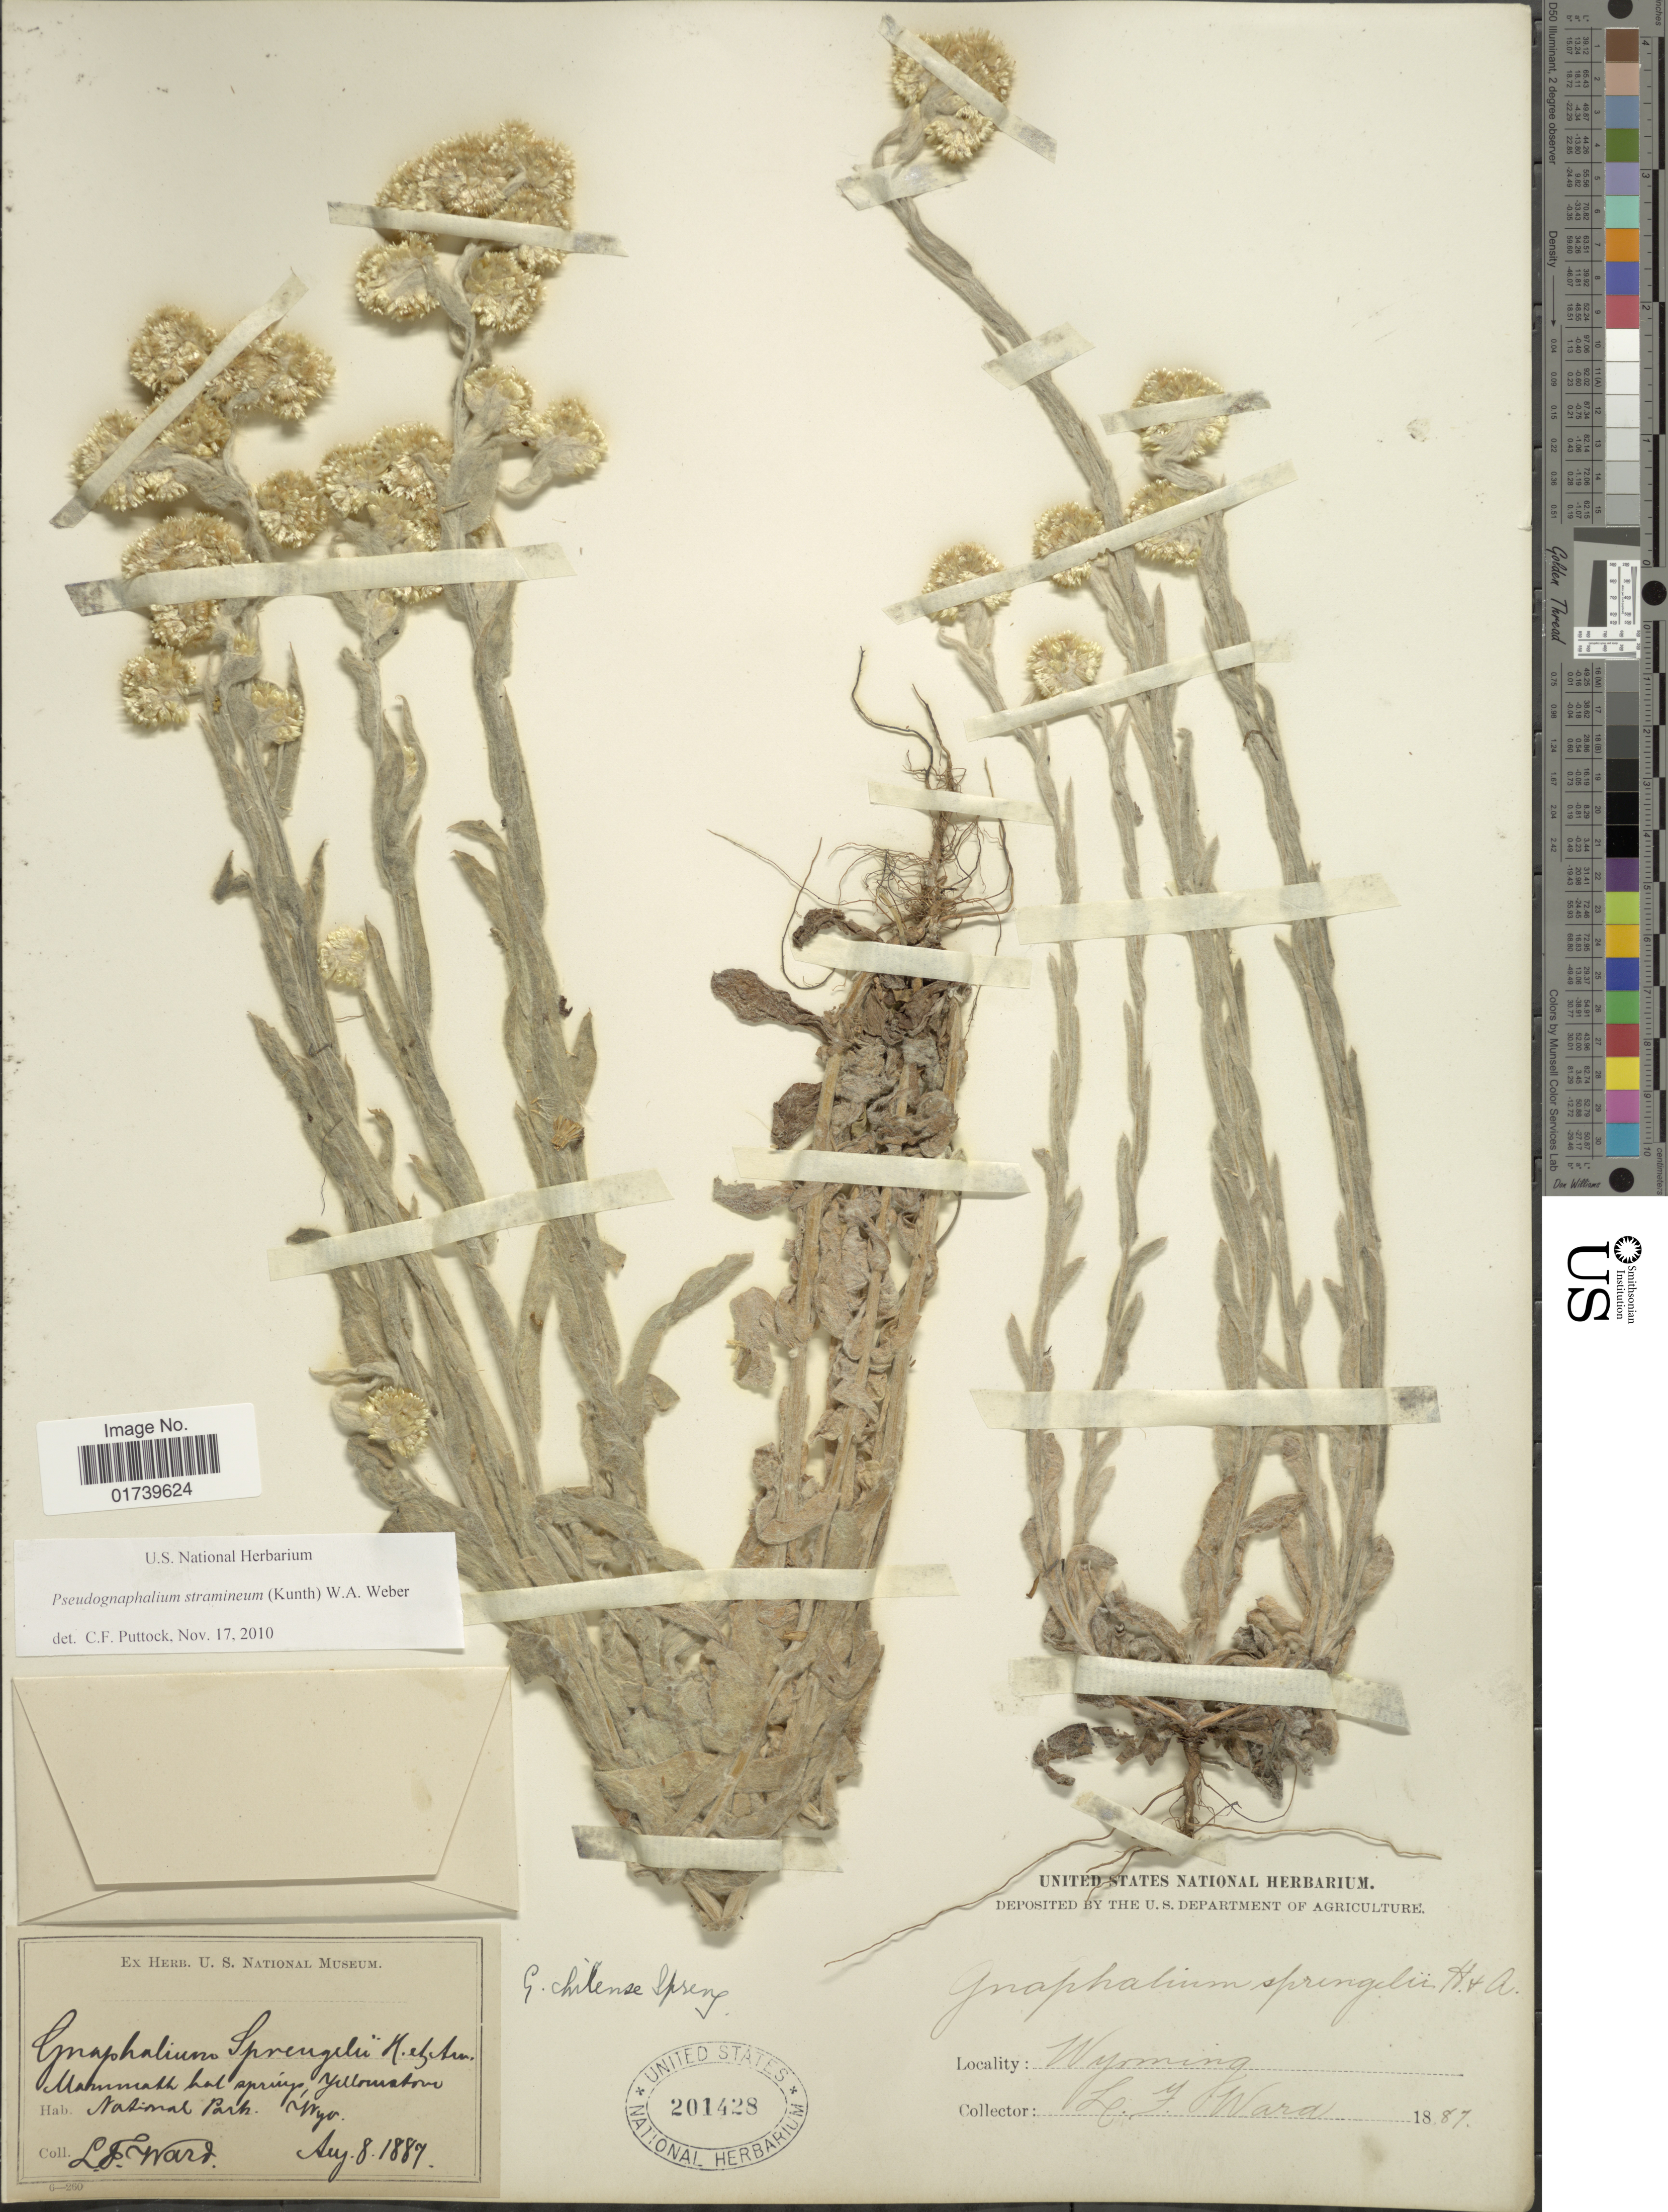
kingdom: Plantae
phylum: Tracheophyta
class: Magnoliopsida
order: Asterales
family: Asteraceae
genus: Pseudognaphalium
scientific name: Pseudognaphalium stramineum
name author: (Kunth) Anderb.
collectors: L. Ward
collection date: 1887-08-08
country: United States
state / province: Wyoming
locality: Mammoth hot springs, Yellowstone National Park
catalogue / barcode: US 201428